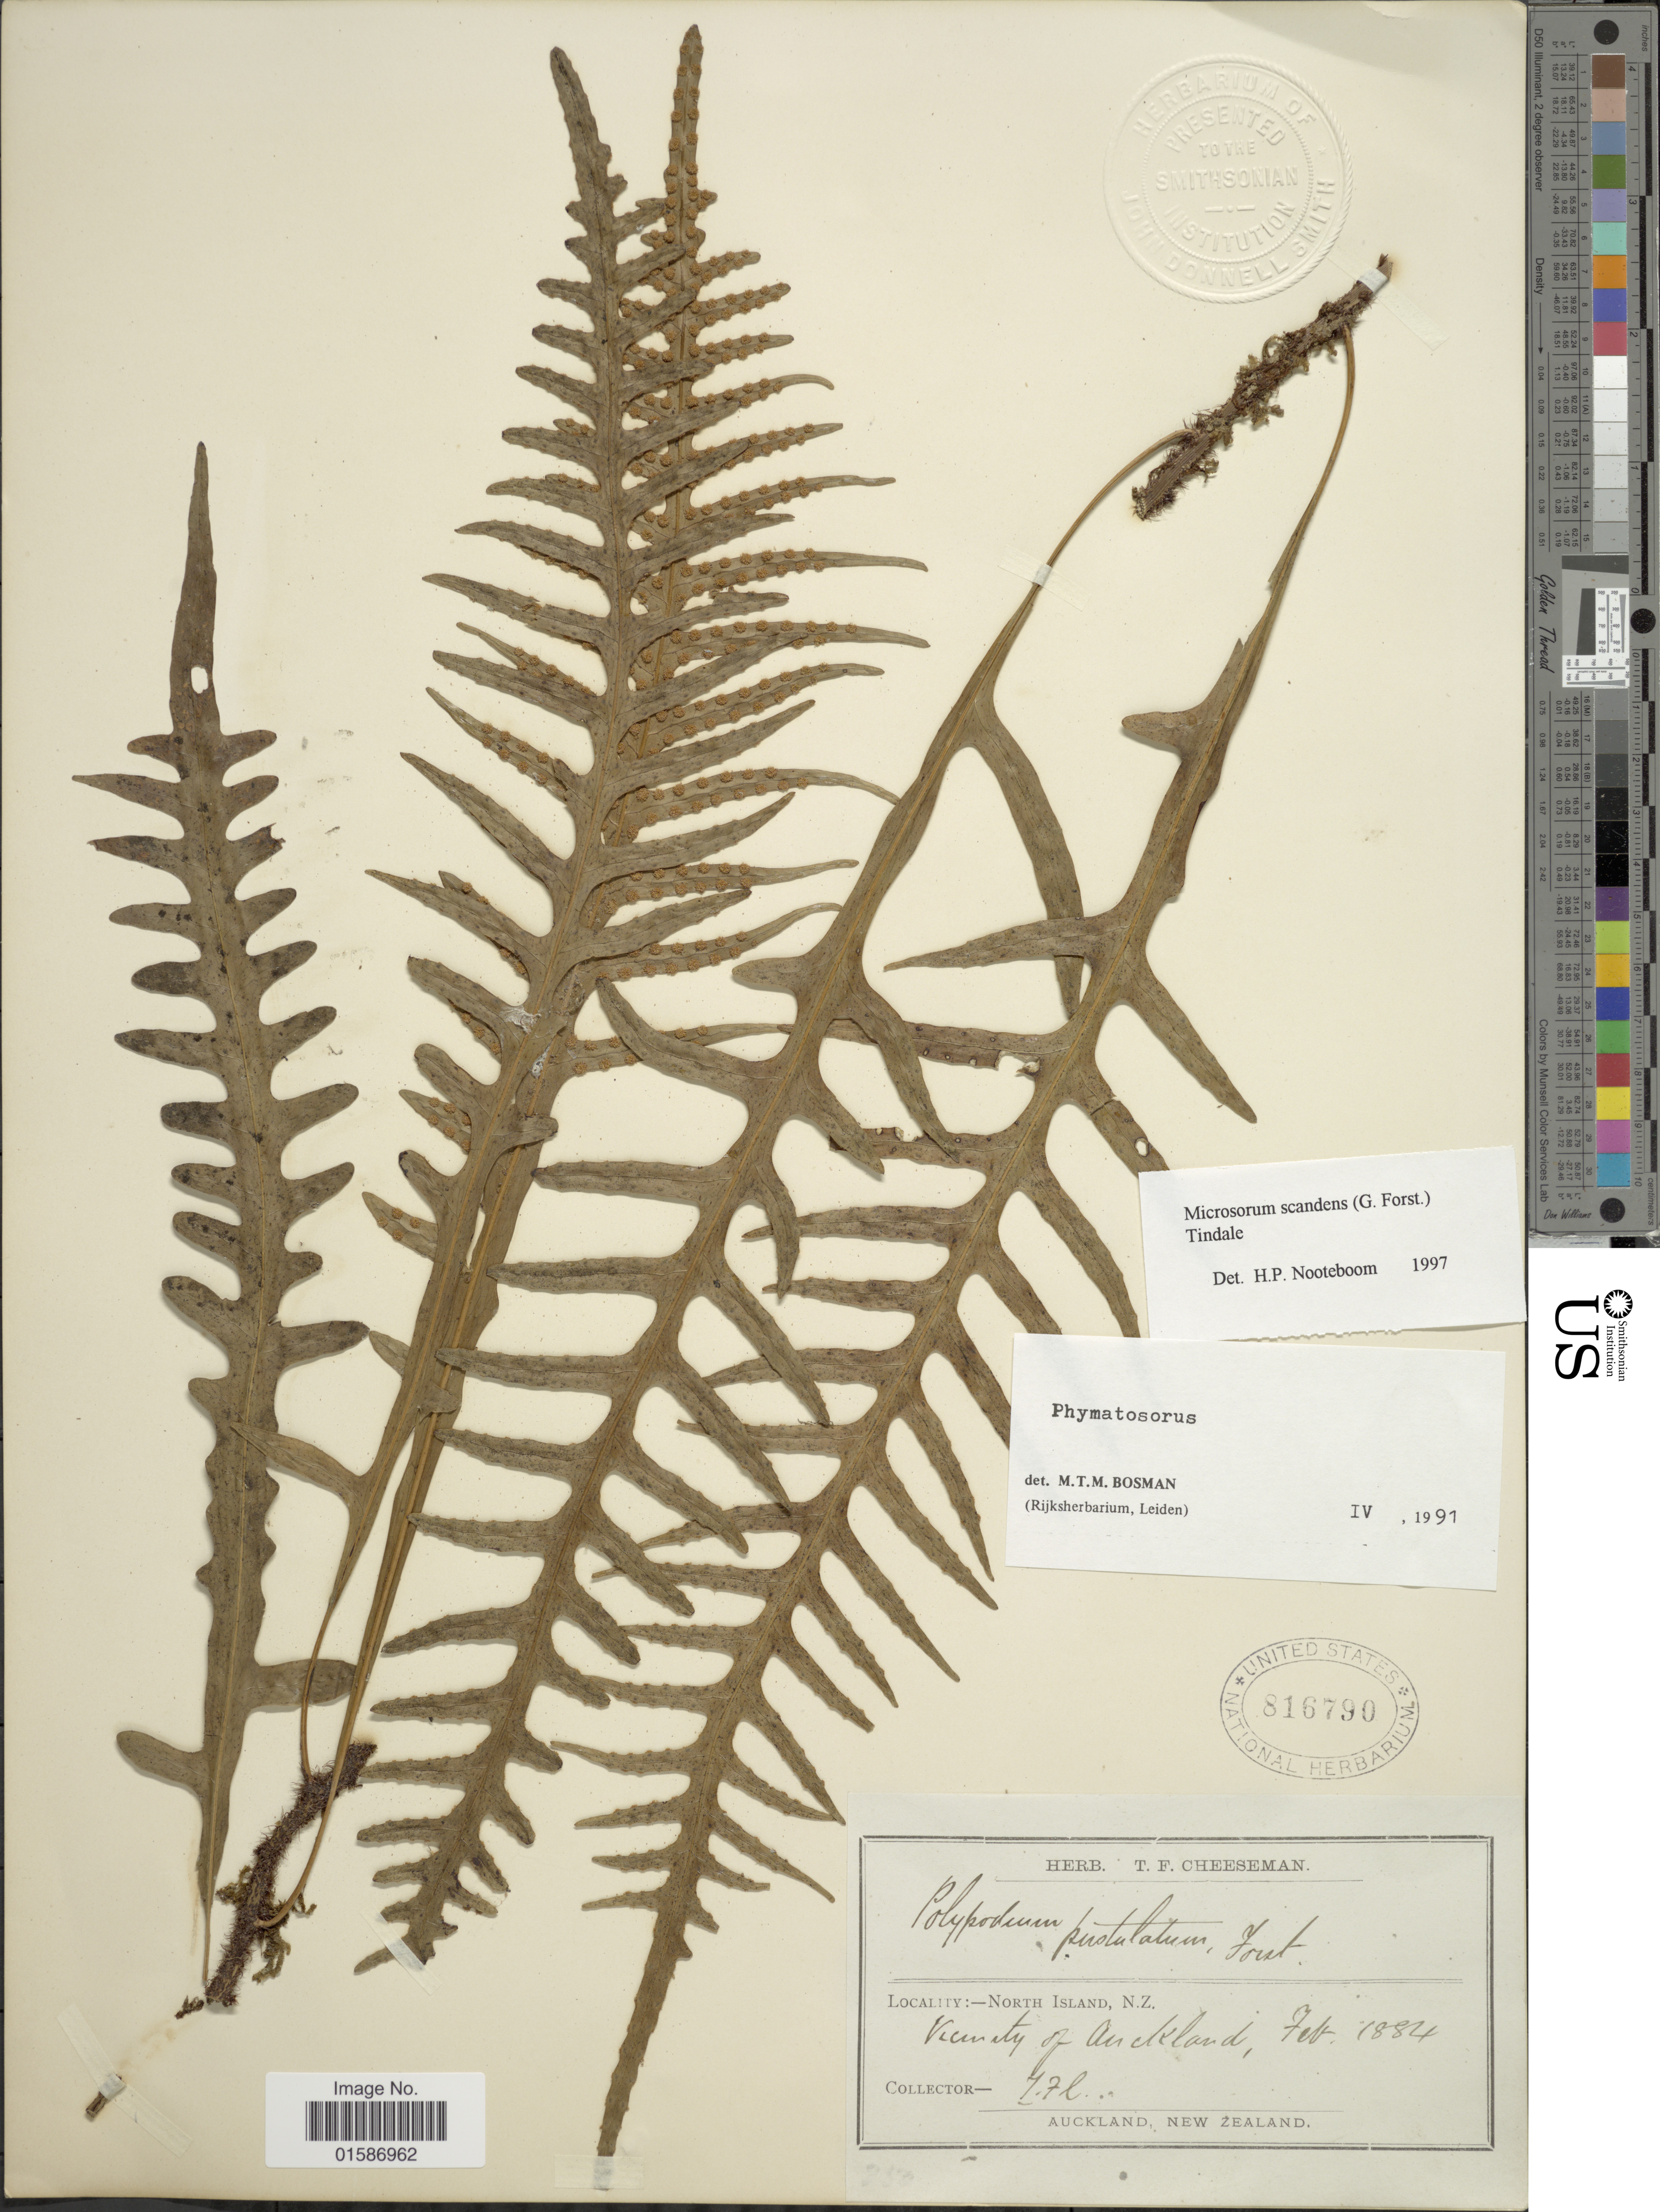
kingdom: Plantae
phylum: Tracheophyta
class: Polypodiopsida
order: Polypodiales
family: Polypodiaceae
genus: Microsorum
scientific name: Microsorum scandens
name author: Tindale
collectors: T. F. Cheeseman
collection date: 1884-02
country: New Zealand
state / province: Auckland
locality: North Island, Vicinity of Auckland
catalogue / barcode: US 816790